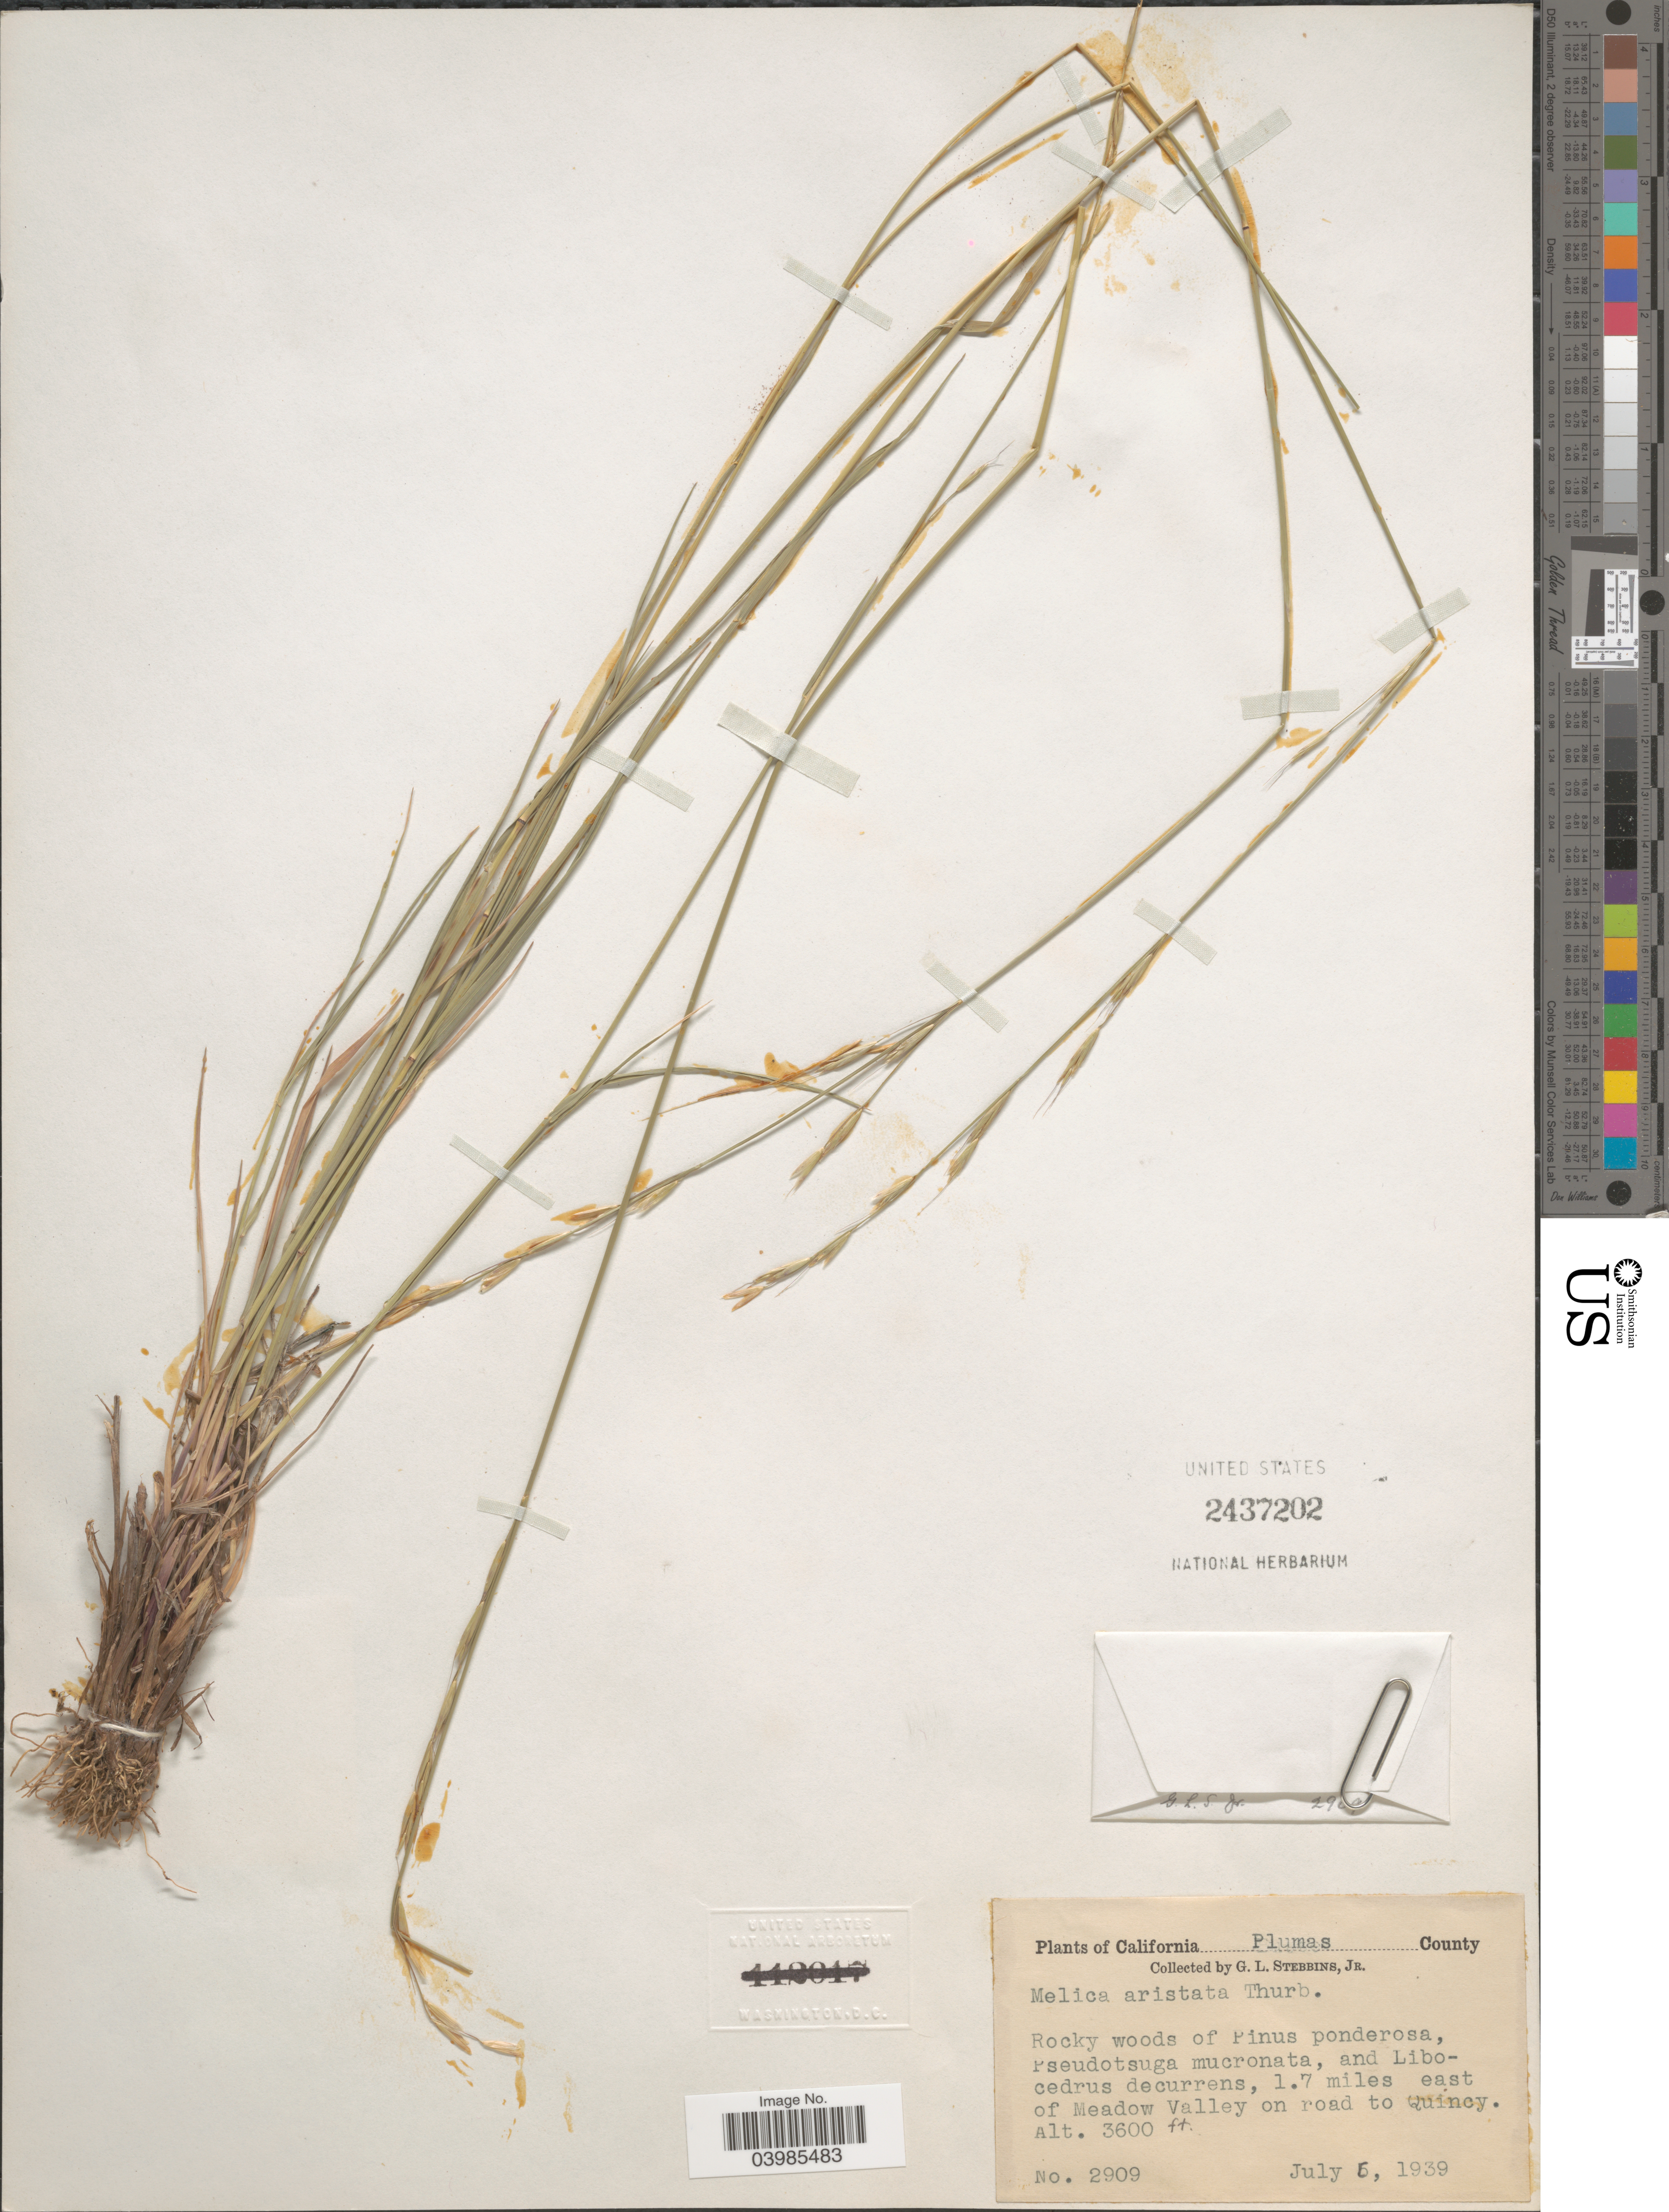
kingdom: Plantae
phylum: Tracheophyta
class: Liliopsida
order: Poales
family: Poaceae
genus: Melica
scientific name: Melica aristata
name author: Thurb. ex Bol.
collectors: G. L. Stebbins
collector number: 2909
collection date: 1939-07-06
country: United States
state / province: California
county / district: Plumas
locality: Plumas County. 1.7 miles east of Meadow Valley on road to Quincy.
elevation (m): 1097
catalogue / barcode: US 2437202